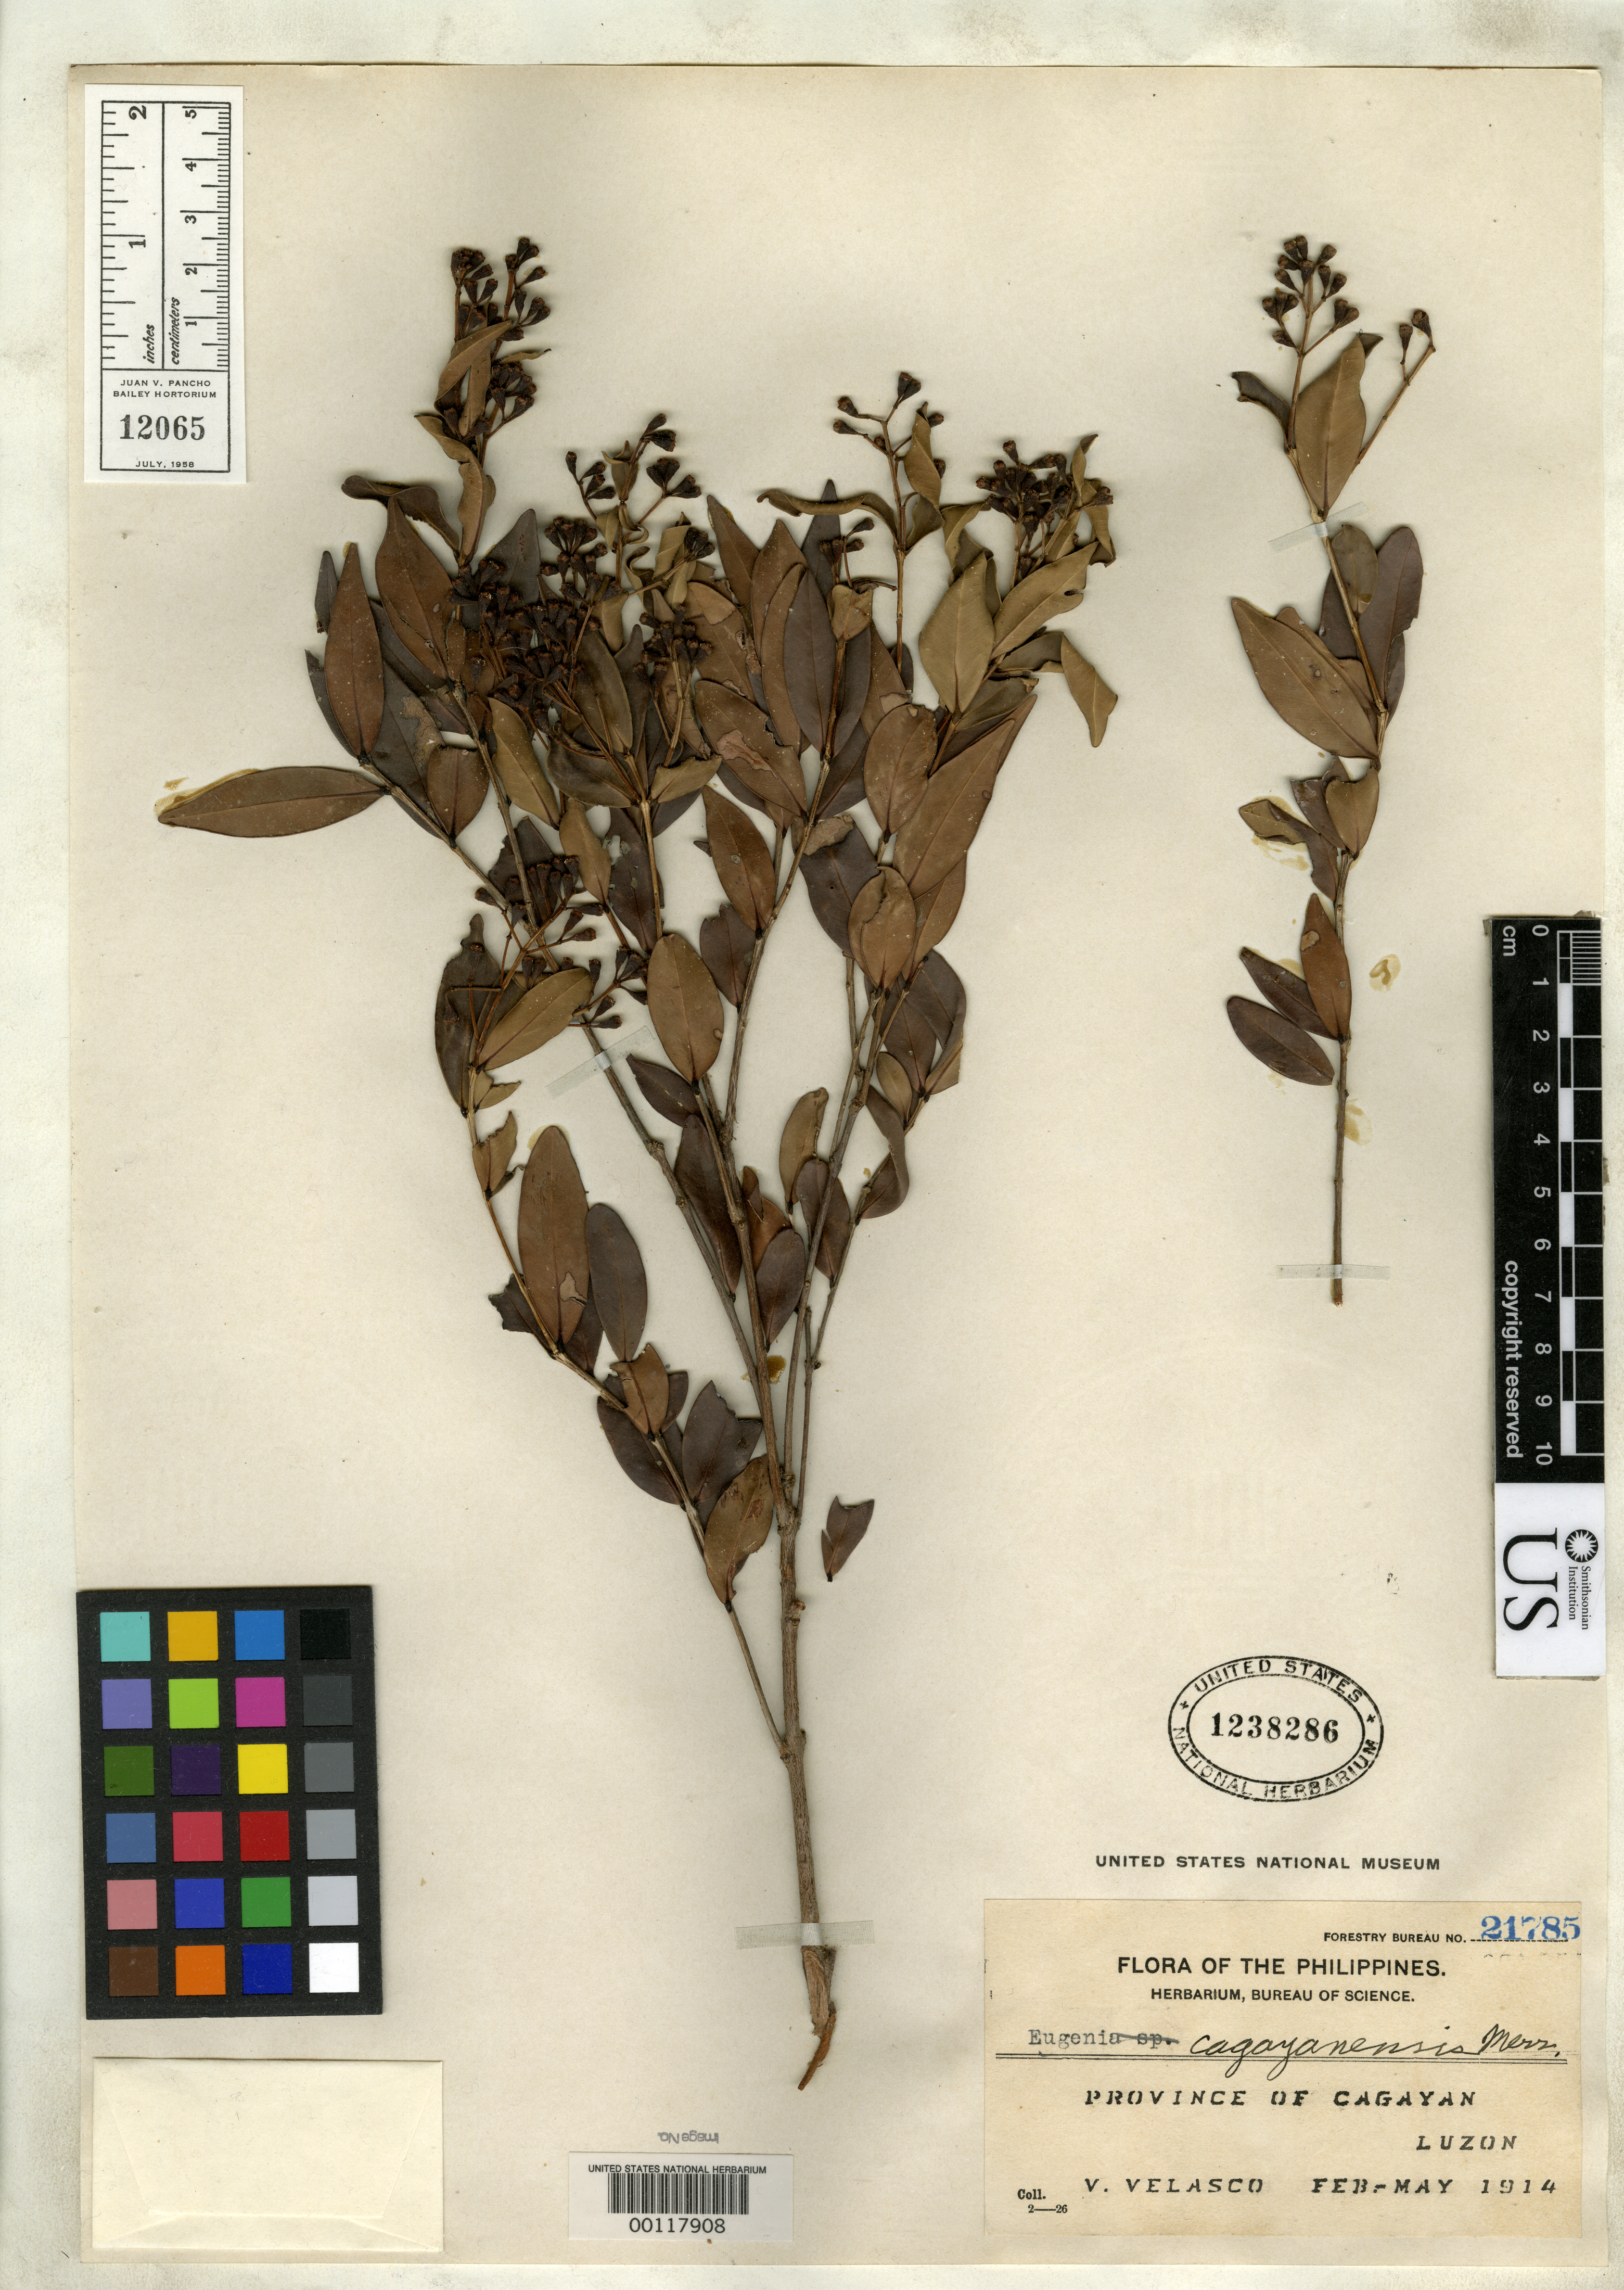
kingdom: Plantae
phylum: Tracheophyta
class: Magnoliopsida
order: Myrtales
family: Myrtaceae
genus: Eugenia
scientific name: Eugenia cagayanensis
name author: Merr.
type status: Isotype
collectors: V. Velasco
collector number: Bur. Sci. 21785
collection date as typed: Feb 1914 to -- May 1914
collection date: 1914-02/1914-05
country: Philippines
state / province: Cagayan Valley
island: Luzon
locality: Cagayan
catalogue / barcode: US 1238286